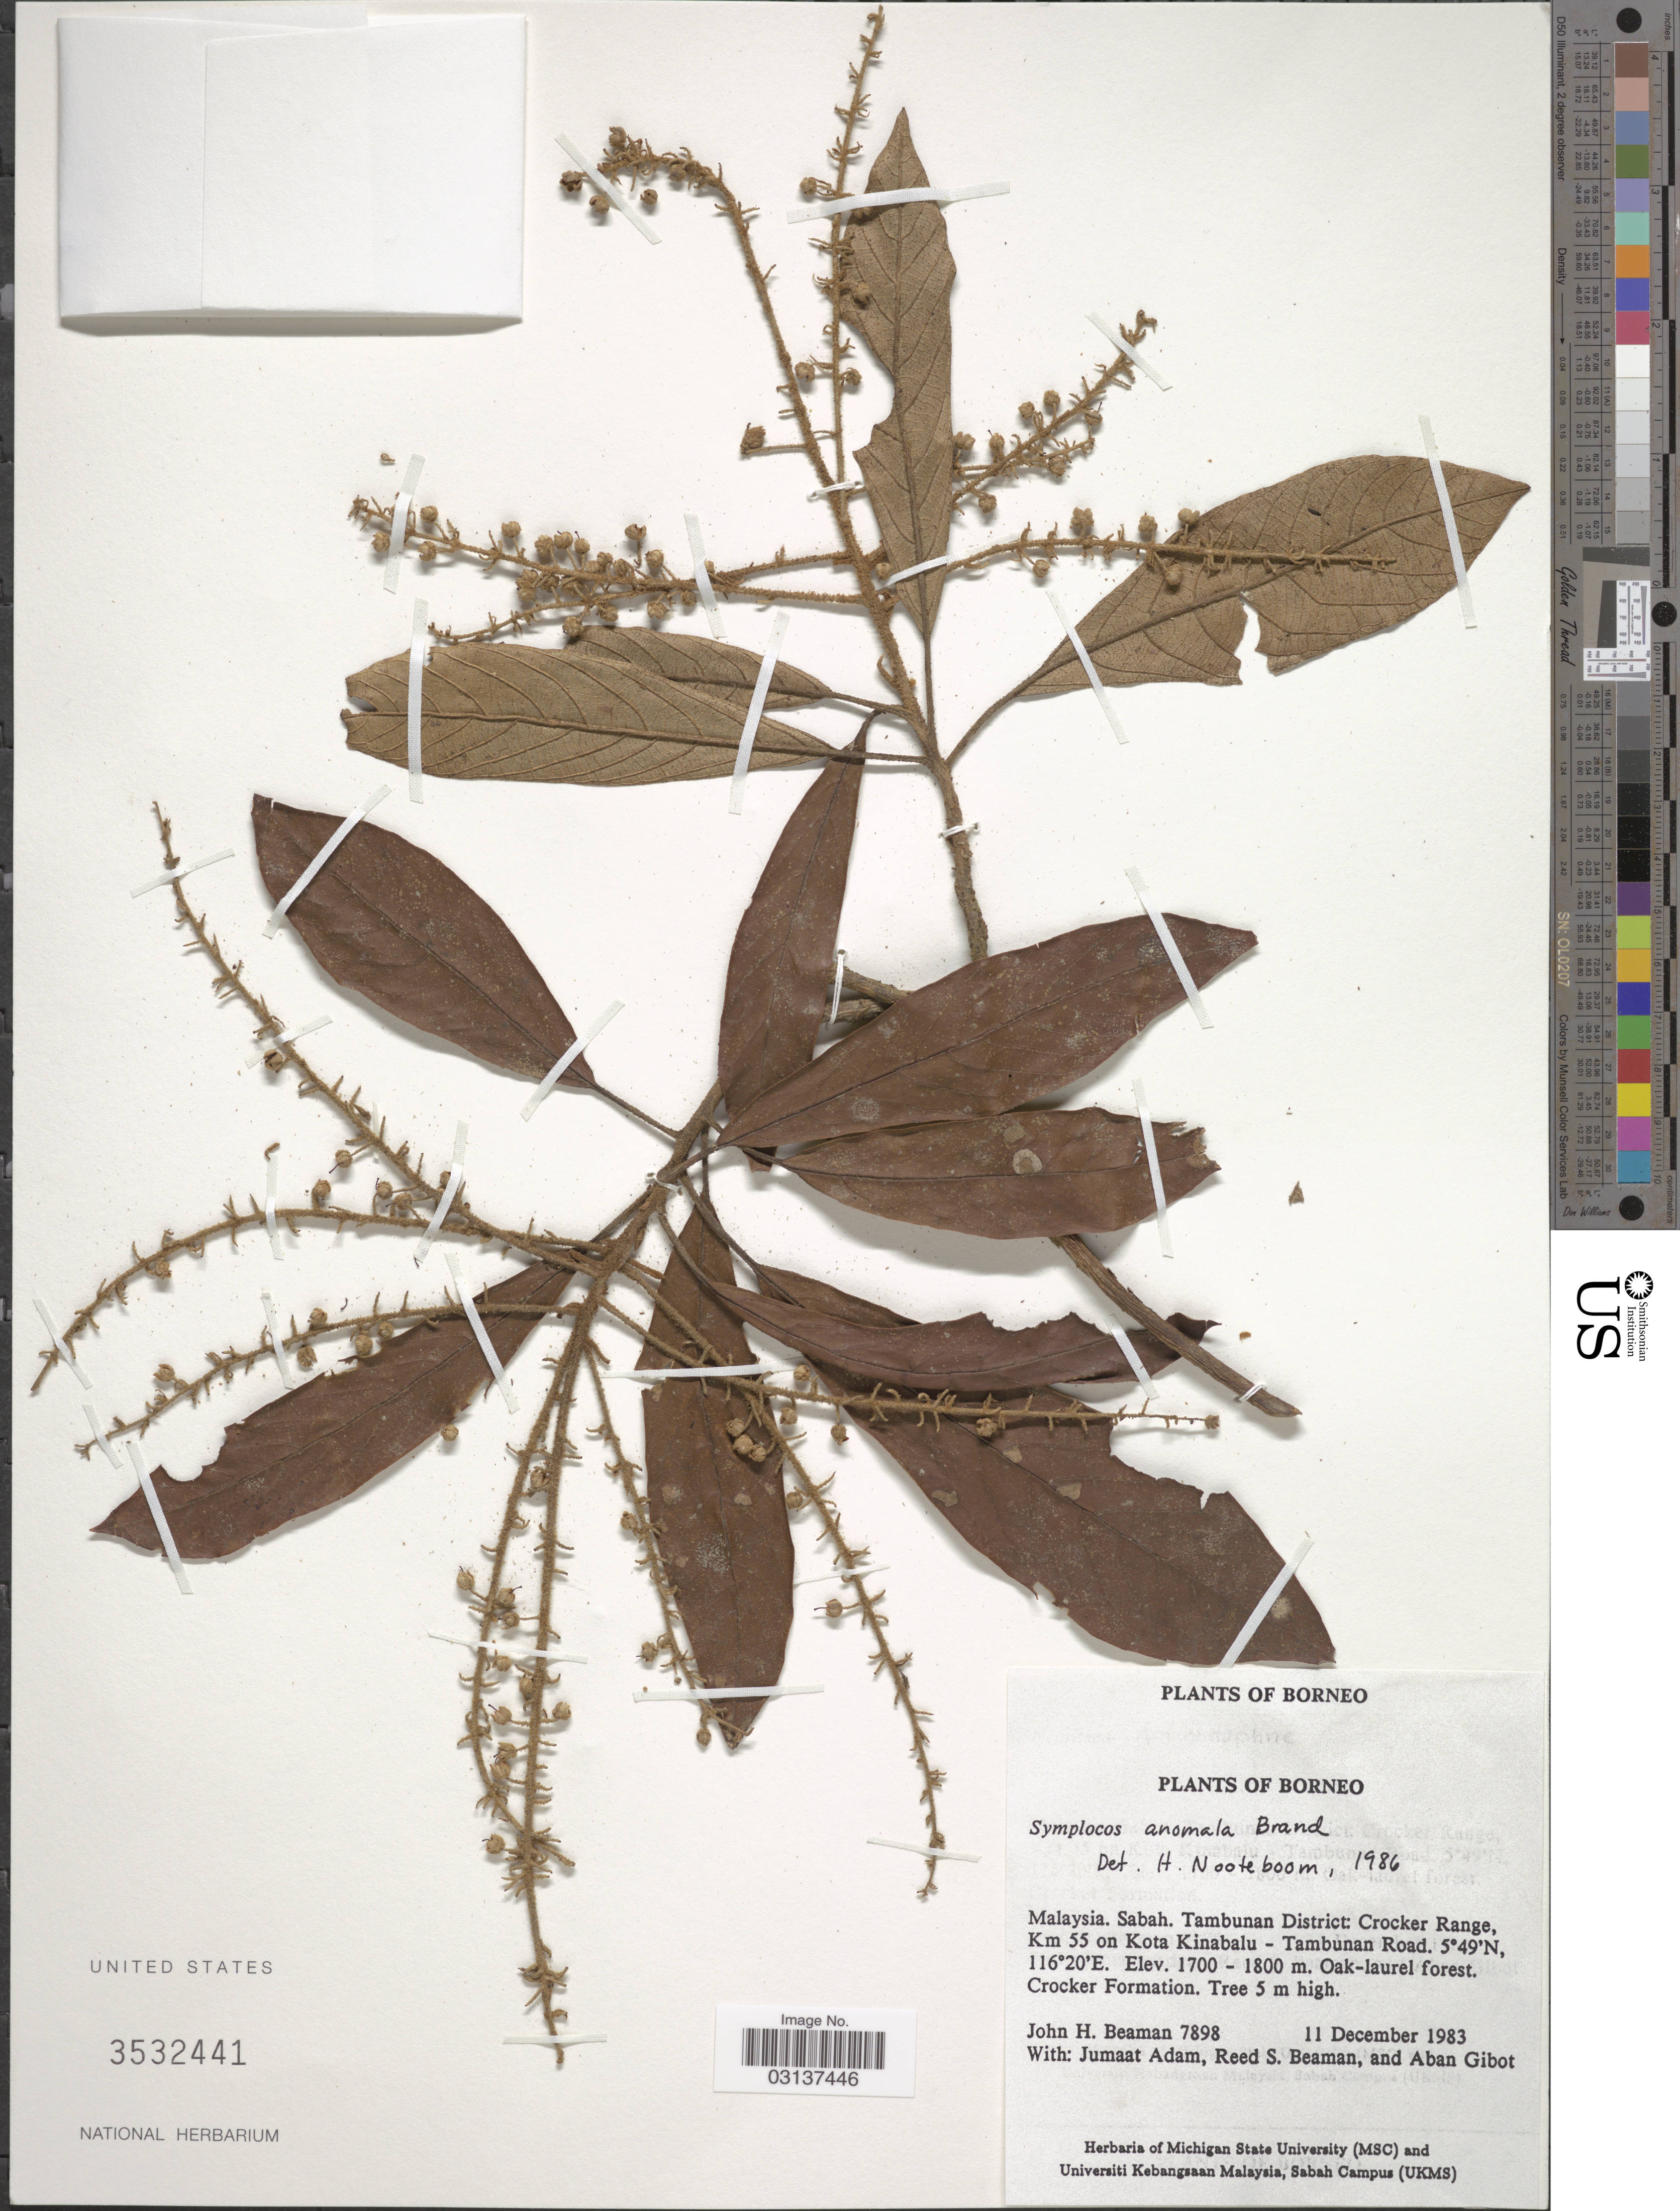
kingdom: Plantae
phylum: Tracheophyta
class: Magnoliopsida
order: Ericales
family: Symplocaceae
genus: Symplocos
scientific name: Symplocos anomala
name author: Brand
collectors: J. H. Beaman, J. Adam, R. S. Beaman & A. Gibot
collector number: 7898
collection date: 1983-12-11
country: Malaysia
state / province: Sabah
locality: Borneo. Tambunan District: Crocker Range, Km 55 on Kota Kinabalu - Tambunan Road.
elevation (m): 1700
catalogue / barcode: US 3532441